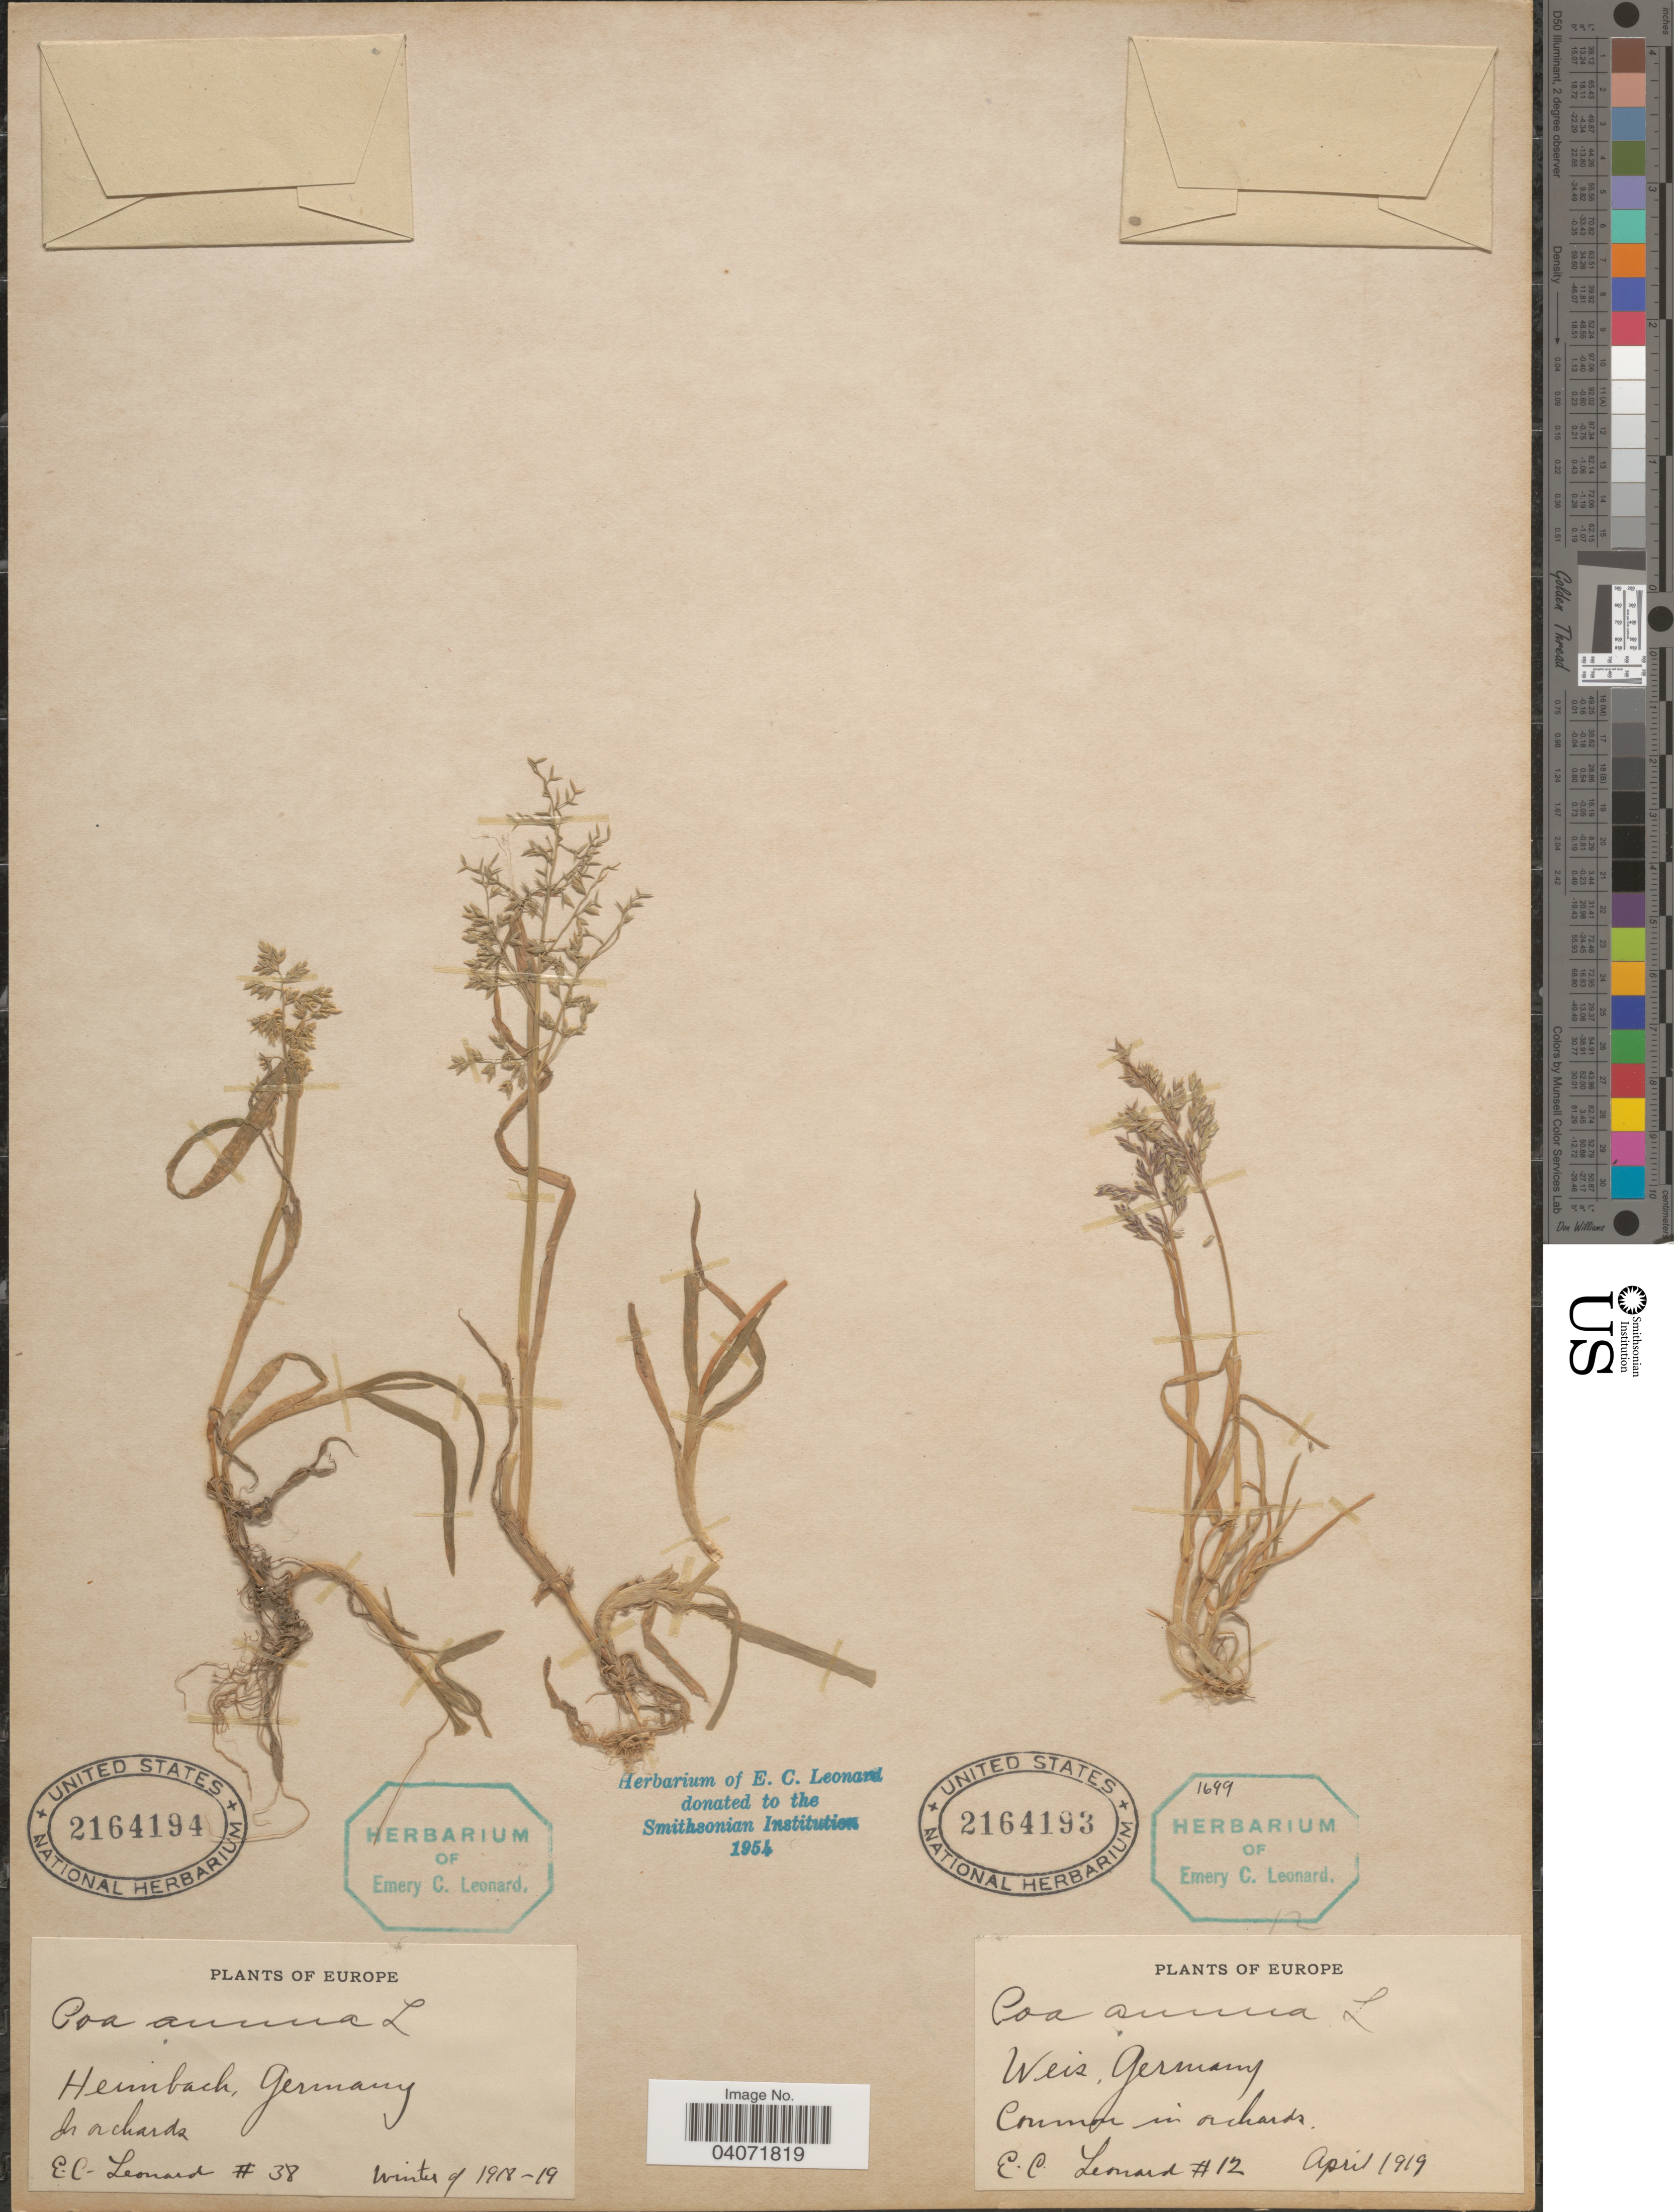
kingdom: Plantae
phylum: Tracheophyta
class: Liliopsida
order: Poales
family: Poaceae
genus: Poa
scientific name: Poa annua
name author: L.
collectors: E. C. Leonard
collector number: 12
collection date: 1919-04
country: Germany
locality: Europe. Weis.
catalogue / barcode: US 2164193